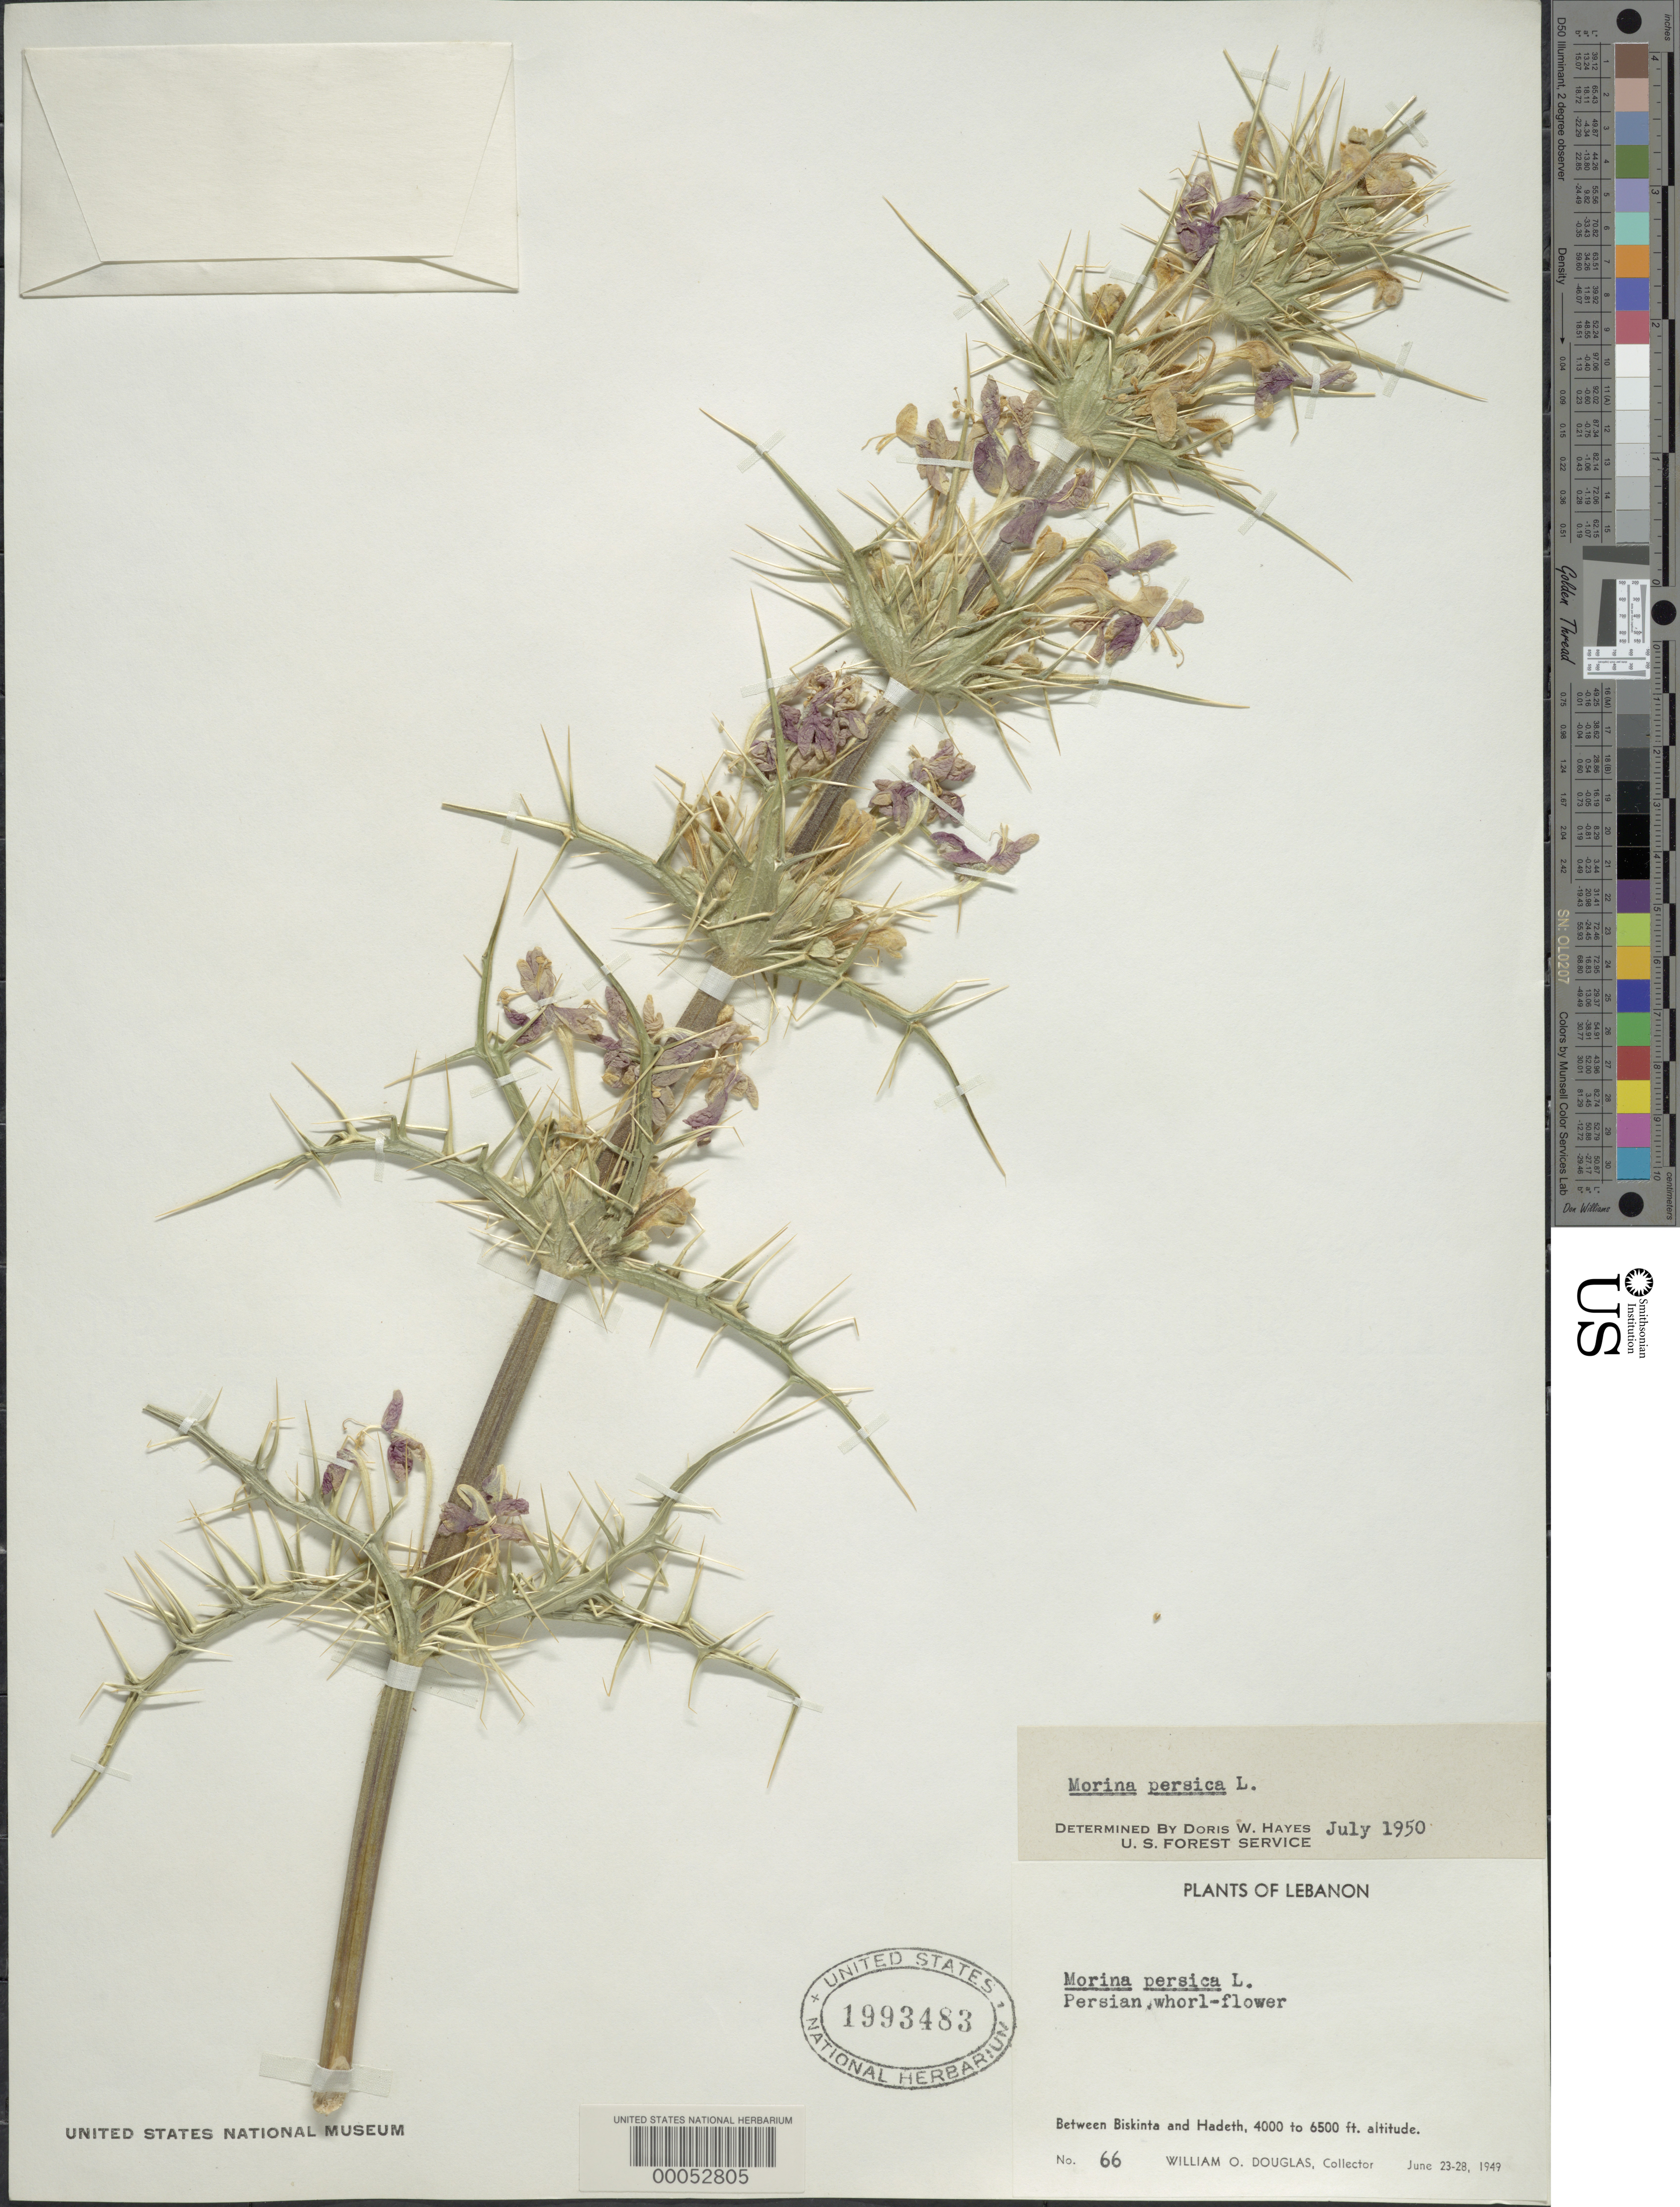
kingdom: Plantae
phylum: Tracheophyta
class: Magnoliopsida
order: Dipsacales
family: Caprifoliaceae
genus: Morina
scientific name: Morina persica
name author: L.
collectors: W. Douglas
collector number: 6615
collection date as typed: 23 Jun 1949 to 28 Jun 1949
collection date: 1949-06-23/1949-06-28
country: Lebanon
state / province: Mont-Liban (?)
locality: Between biskinta and hadeth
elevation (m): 1219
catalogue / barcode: US 1993483